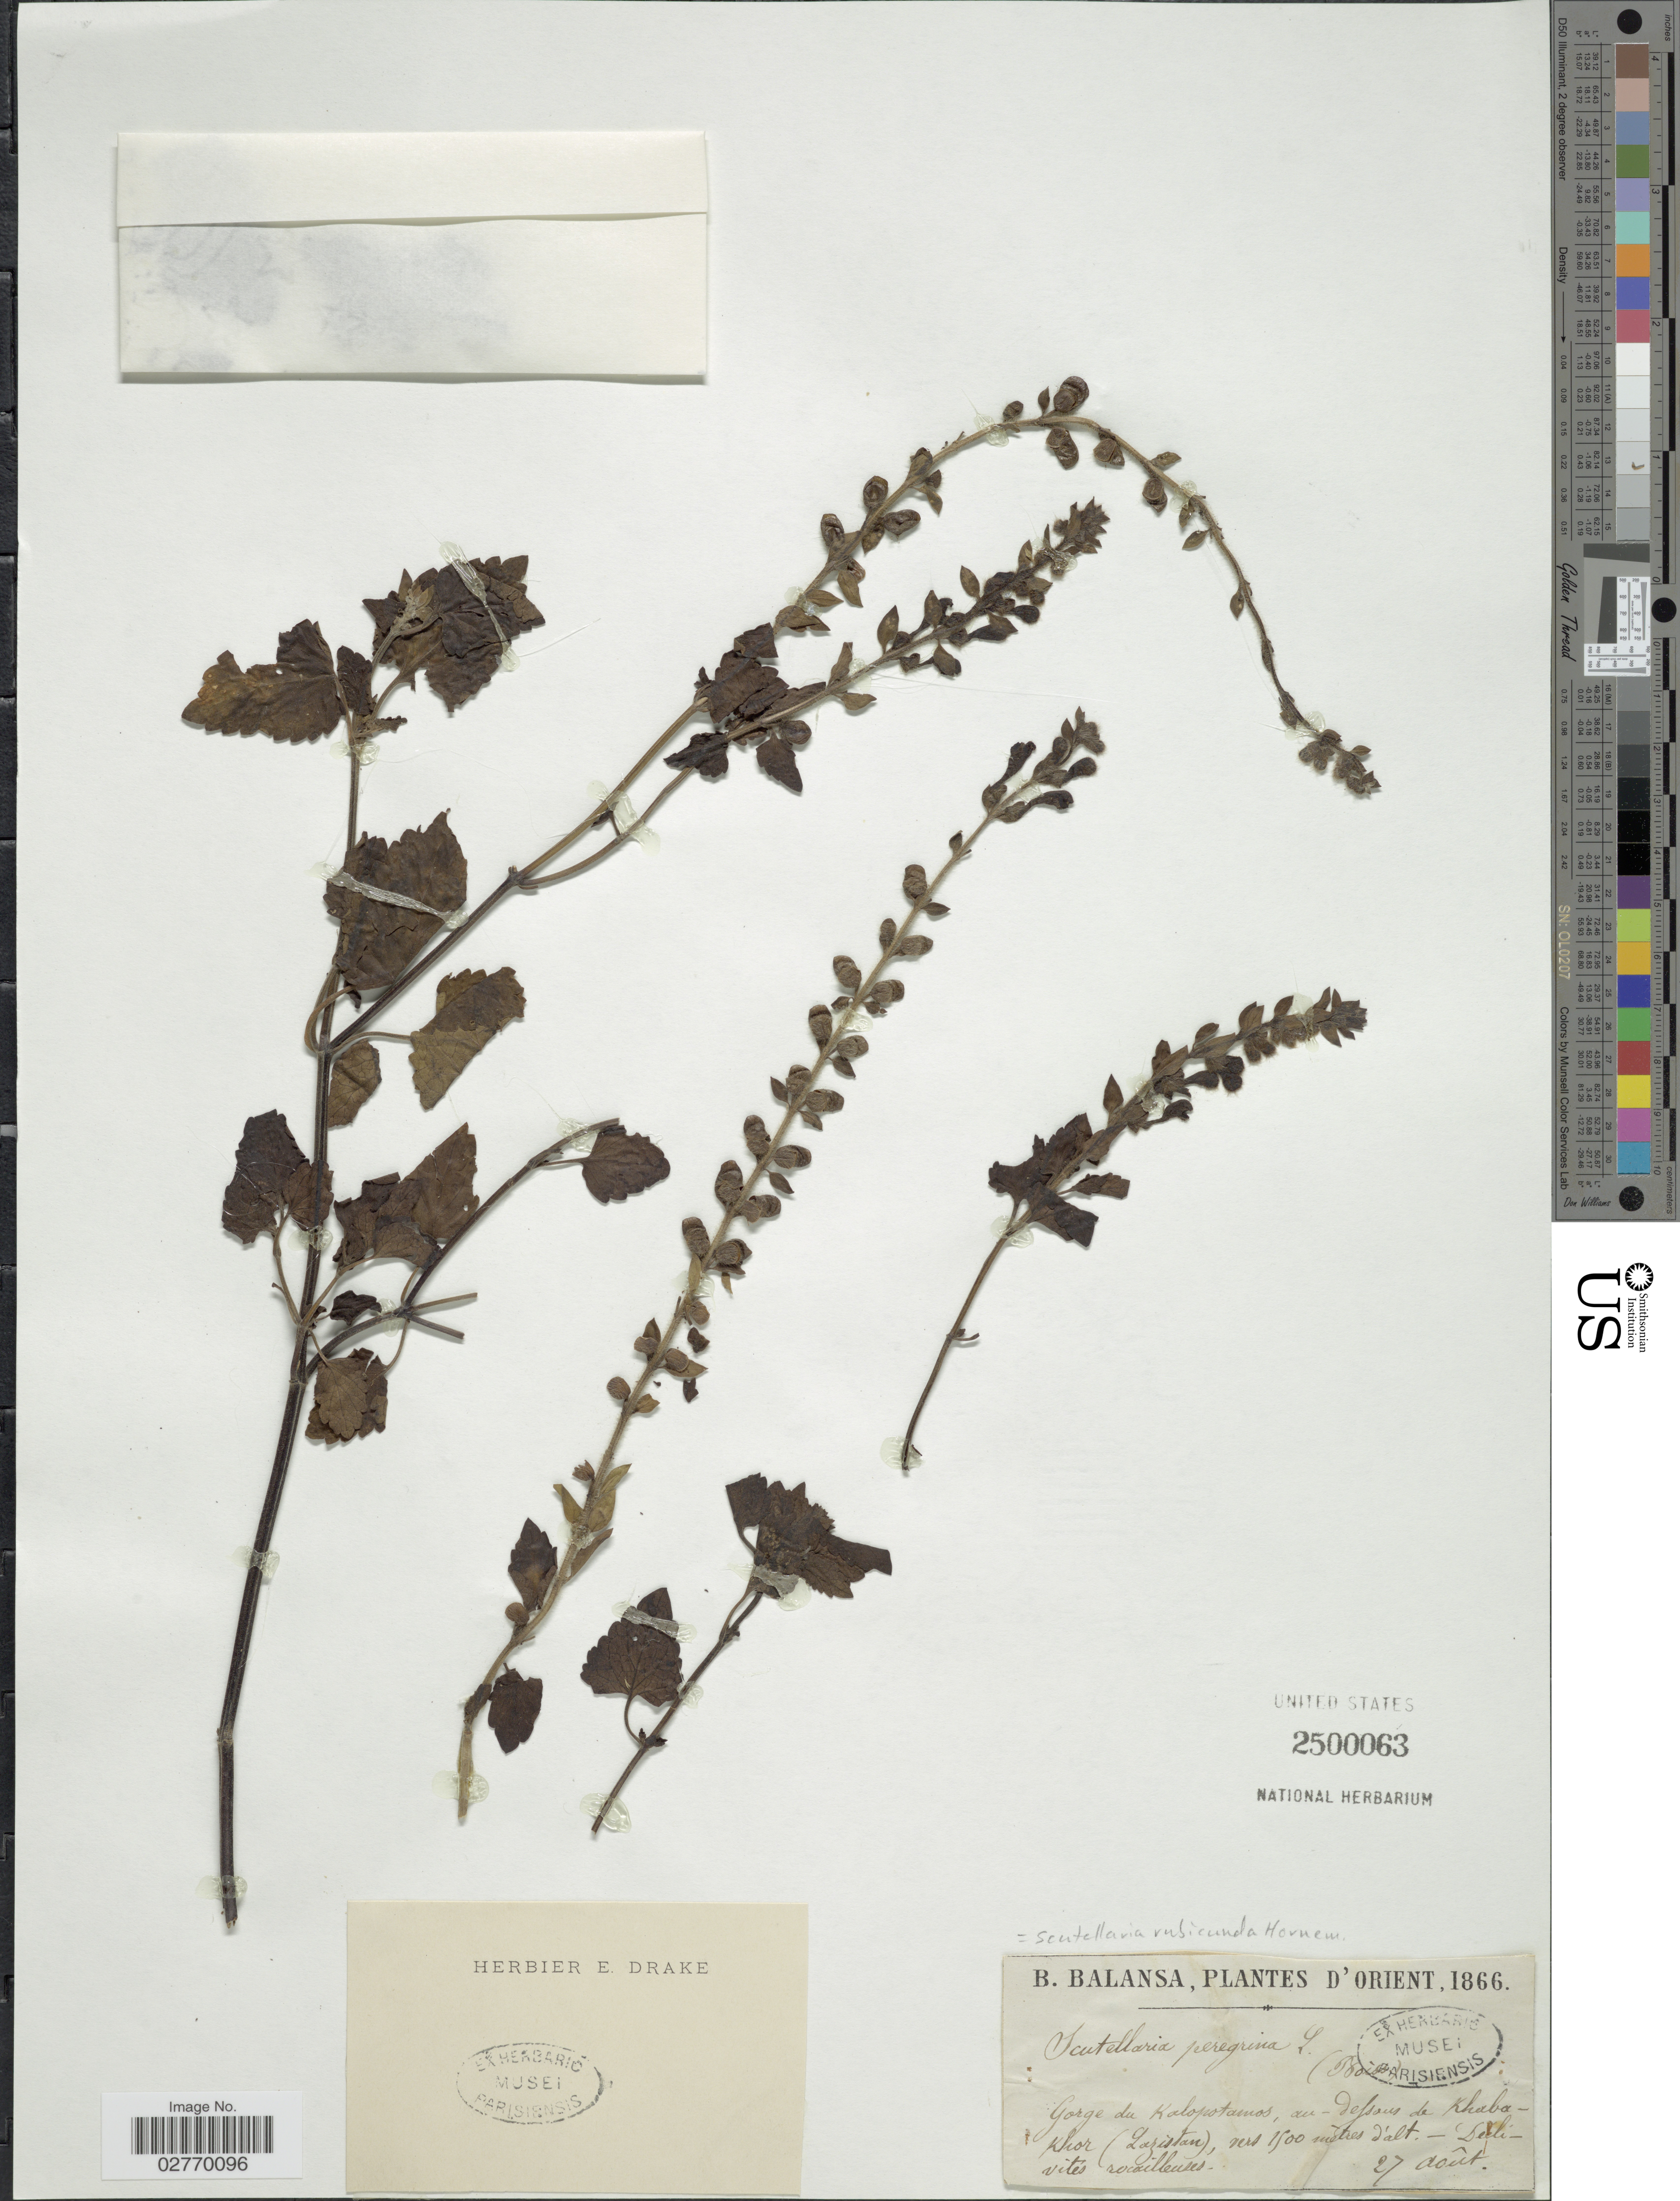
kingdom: Plantae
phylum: Tracheophyta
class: Magnoliopsida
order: Lamiales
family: Lamiaceae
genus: Scutellaria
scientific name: Scutellaria rubicunda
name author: Hornem.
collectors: B. Balansa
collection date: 1866-08-27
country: Turkey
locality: Orient. Gorge du Kalopotamos, au-defsous de Khaba-Khor (Lazistan).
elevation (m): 1500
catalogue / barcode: US 2500063